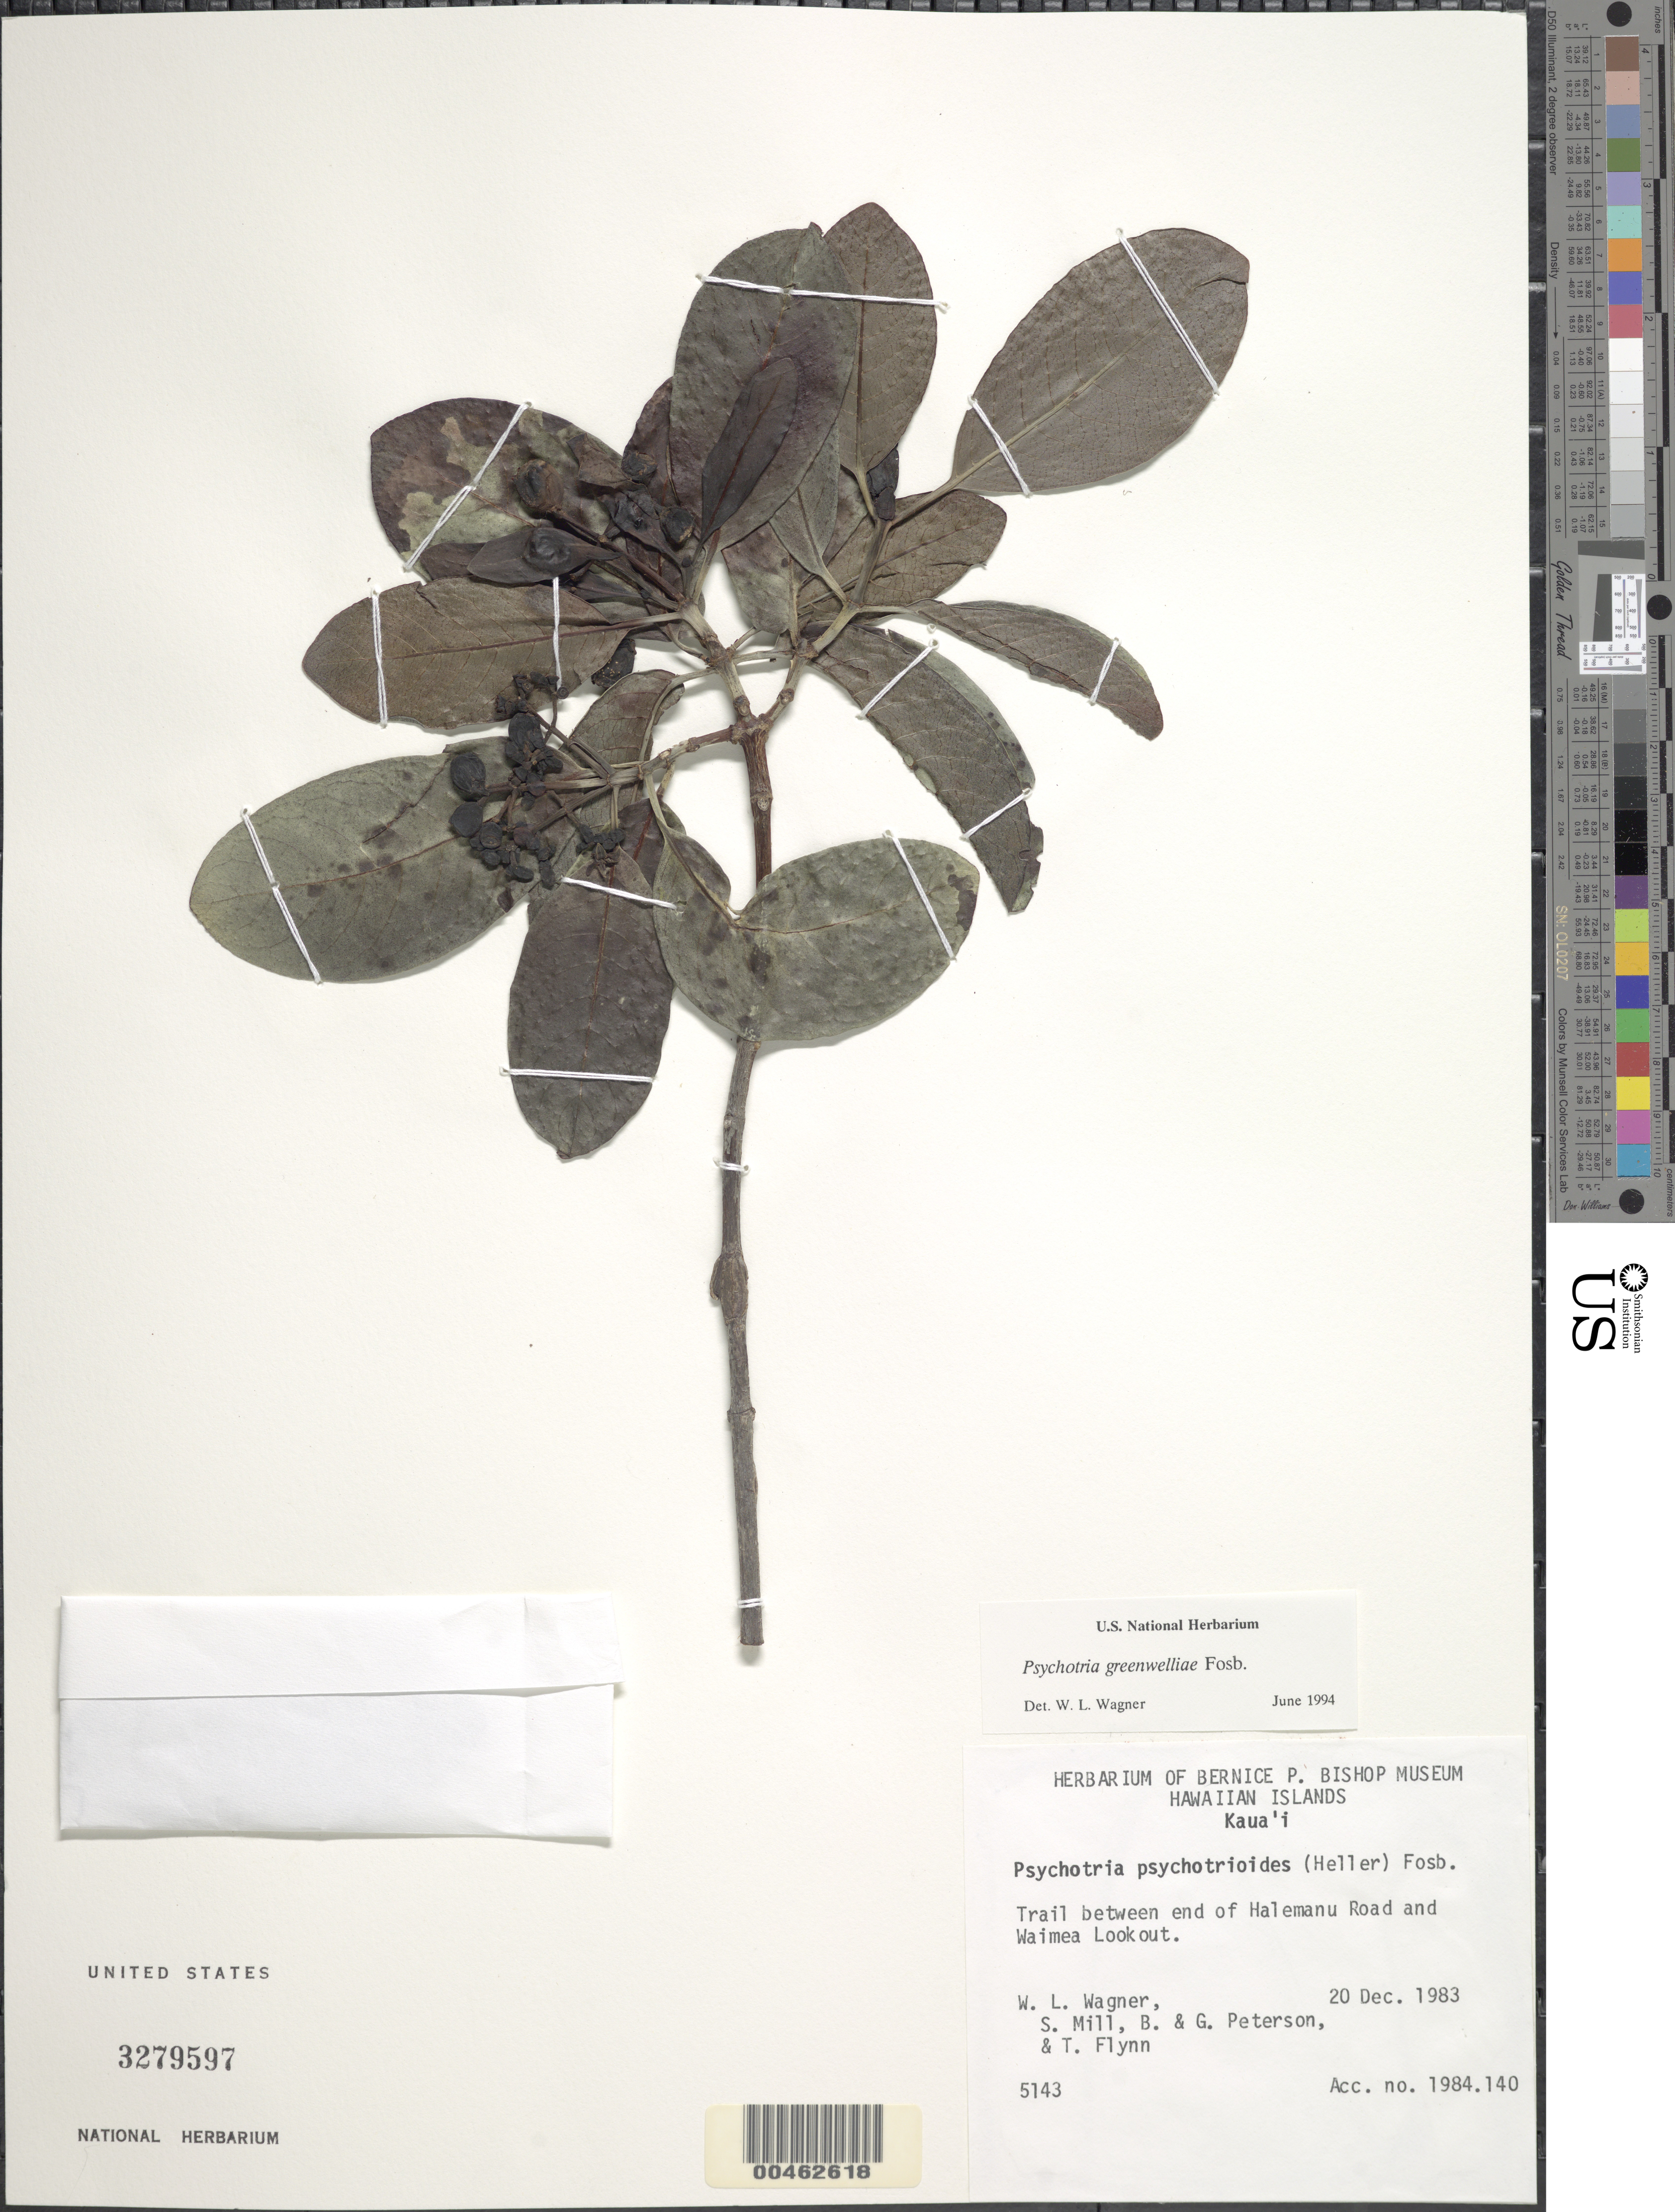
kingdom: Plantae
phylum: Tracheophyta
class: Magnoliopsida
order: Gentianales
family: Rubiaceae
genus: Psychotria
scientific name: Psychotria greenwelliae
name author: Fosberg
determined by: Wagner, W. L., (BOT), Smithsonian Institution - National Museum of Natural History (UNITED STATES)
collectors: W. L. Wagner, S. W. Miller, B. Peterson, G. Peterson & T. W. Flynn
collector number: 5143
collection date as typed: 20 Dec 1983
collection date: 1983-12-20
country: United States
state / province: Hawaii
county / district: Kauai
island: Kaua'i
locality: Trail between end of Halemanu Road and Waimea Lookout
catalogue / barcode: US 3279597